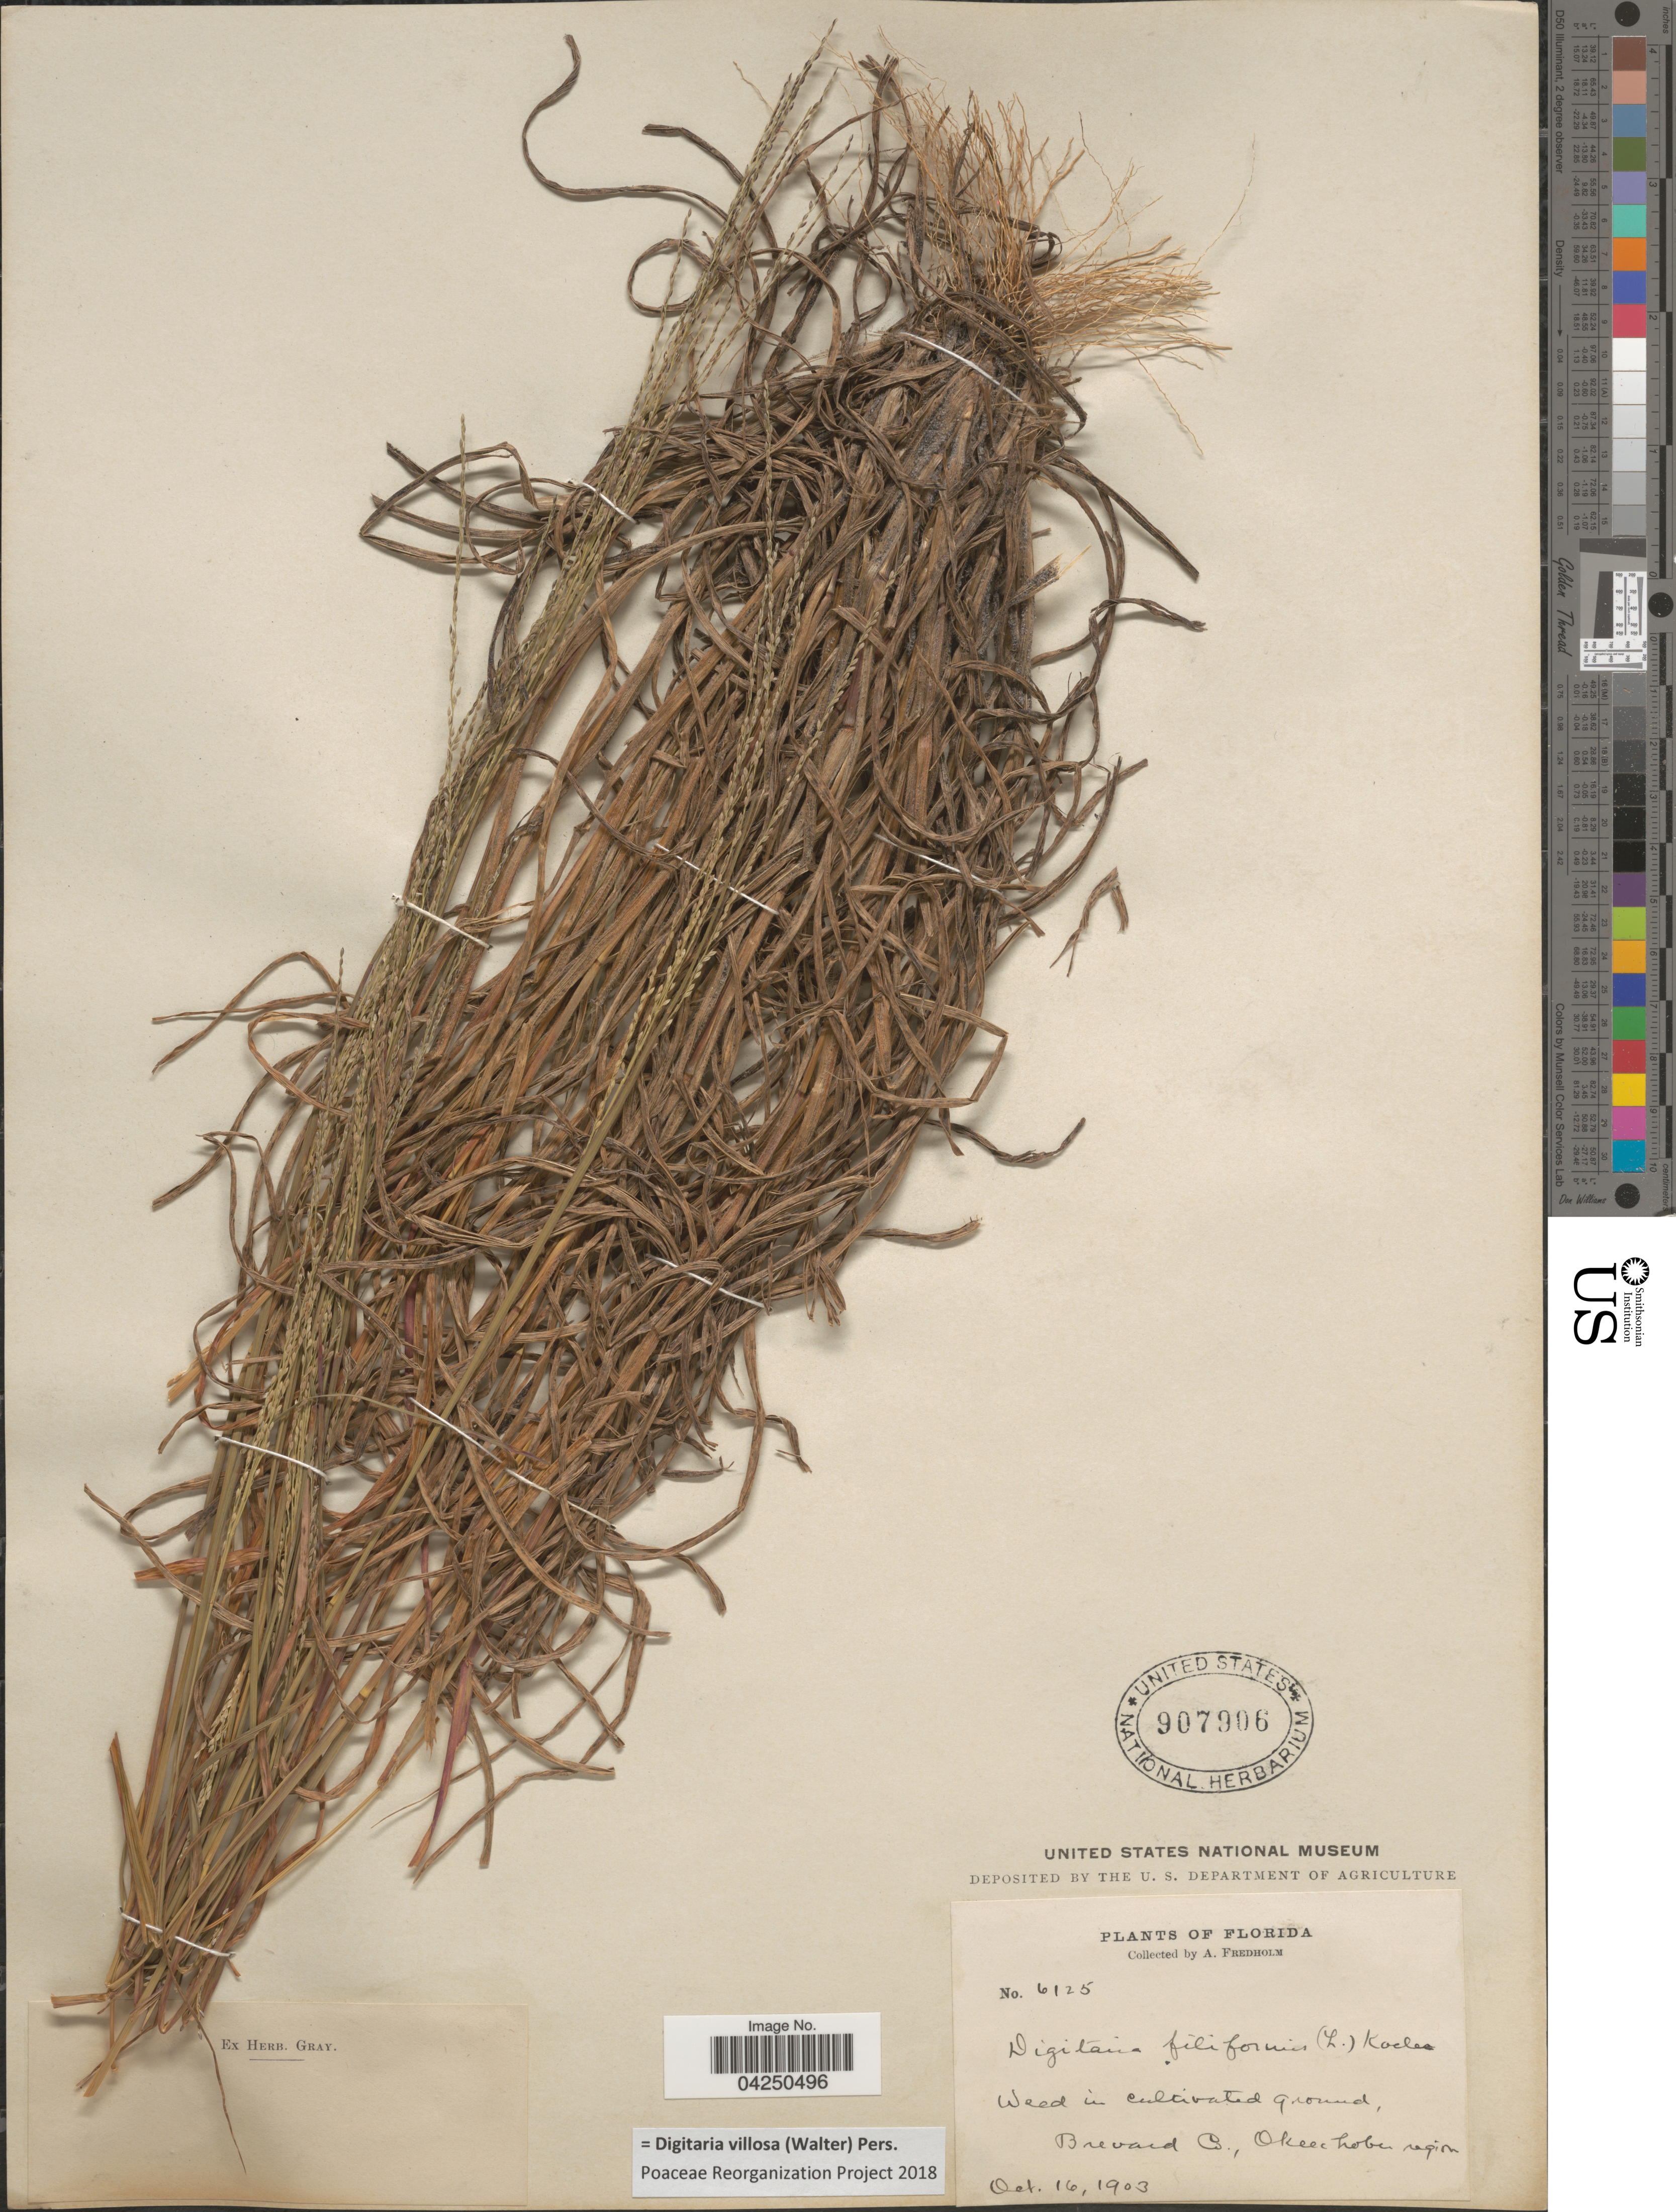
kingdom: Plantae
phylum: Tracheophyta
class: Liliopsida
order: Poales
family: Poaceae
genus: Digitaria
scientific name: Digitaria villosa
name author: (Walter) Pers.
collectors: A. Fredholm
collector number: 6125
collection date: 1903-10-16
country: United States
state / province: Florida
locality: Weed in cultivated ground, Brevard Co. Okeechobee region.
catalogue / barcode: US 907906